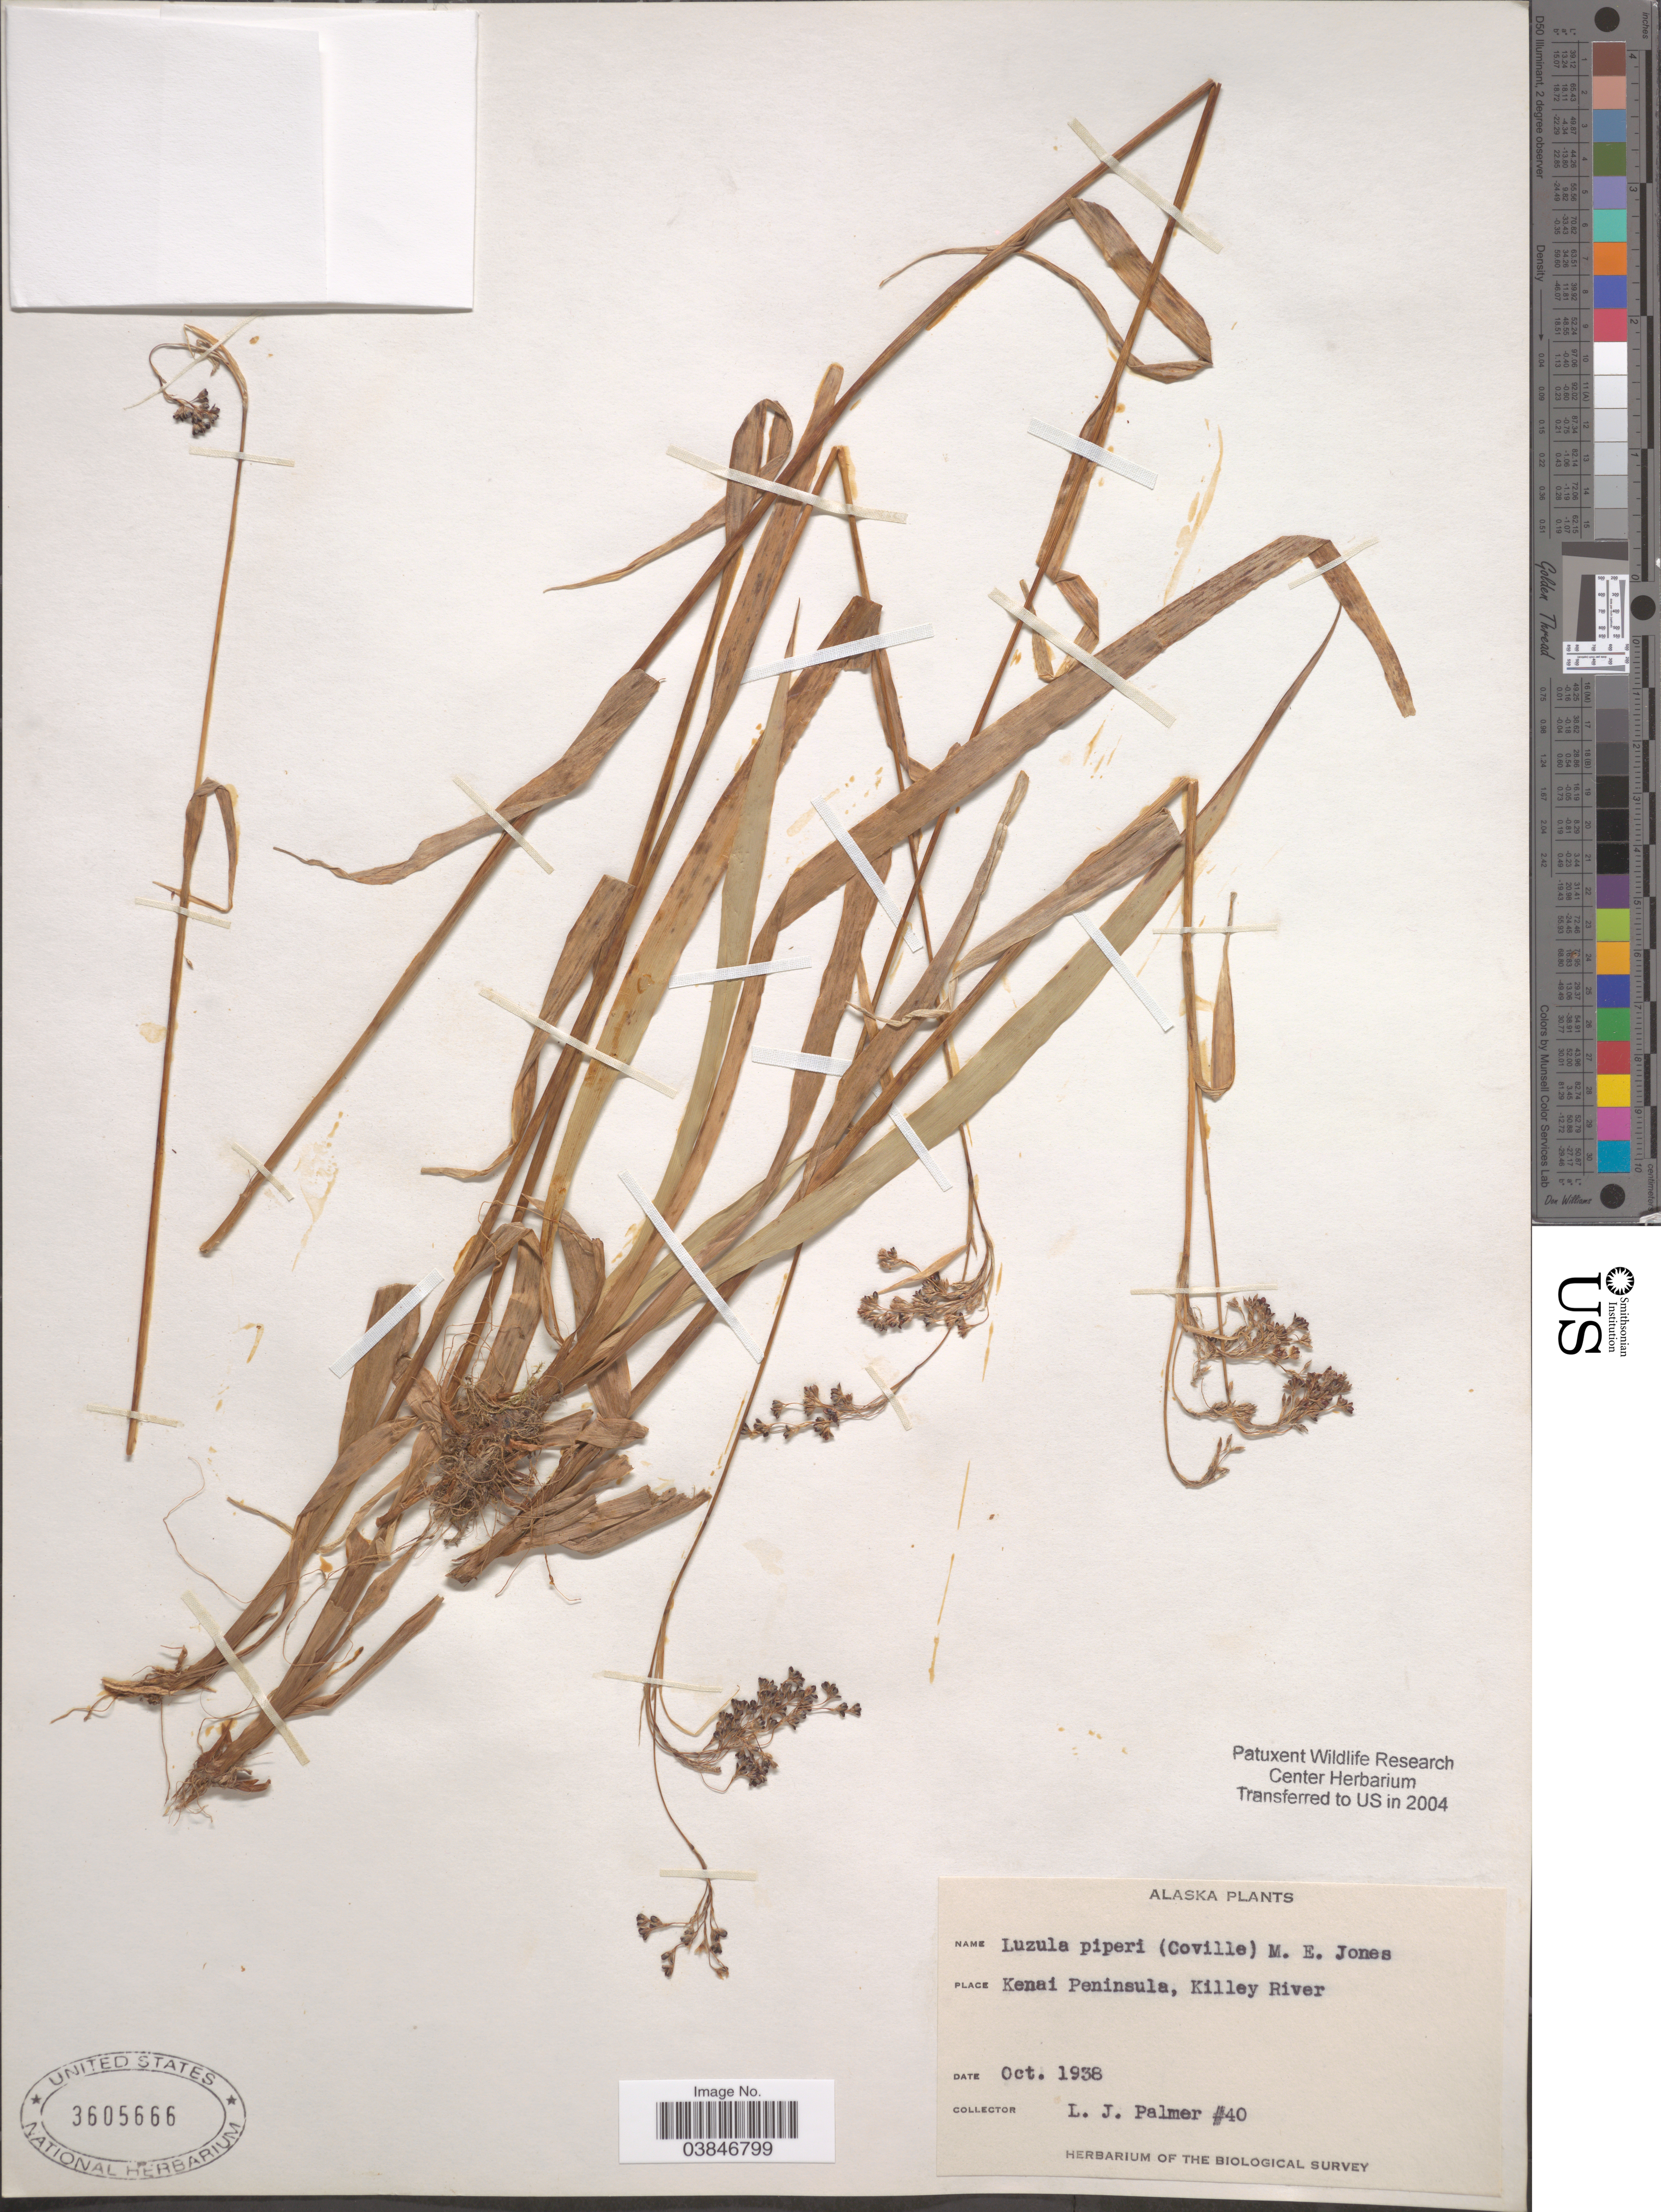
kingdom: Plantae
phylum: Tracheophyta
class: Liliopsida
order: Poales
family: Juncaceae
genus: Luzula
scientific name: Luzula piperi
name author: (Coville) M.E. Jones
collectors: L. J. Palmer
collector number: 40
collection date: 1938-10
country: United States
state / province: Alaska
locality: Kenai Peninsula, Killey River.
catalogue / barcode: US 3605666